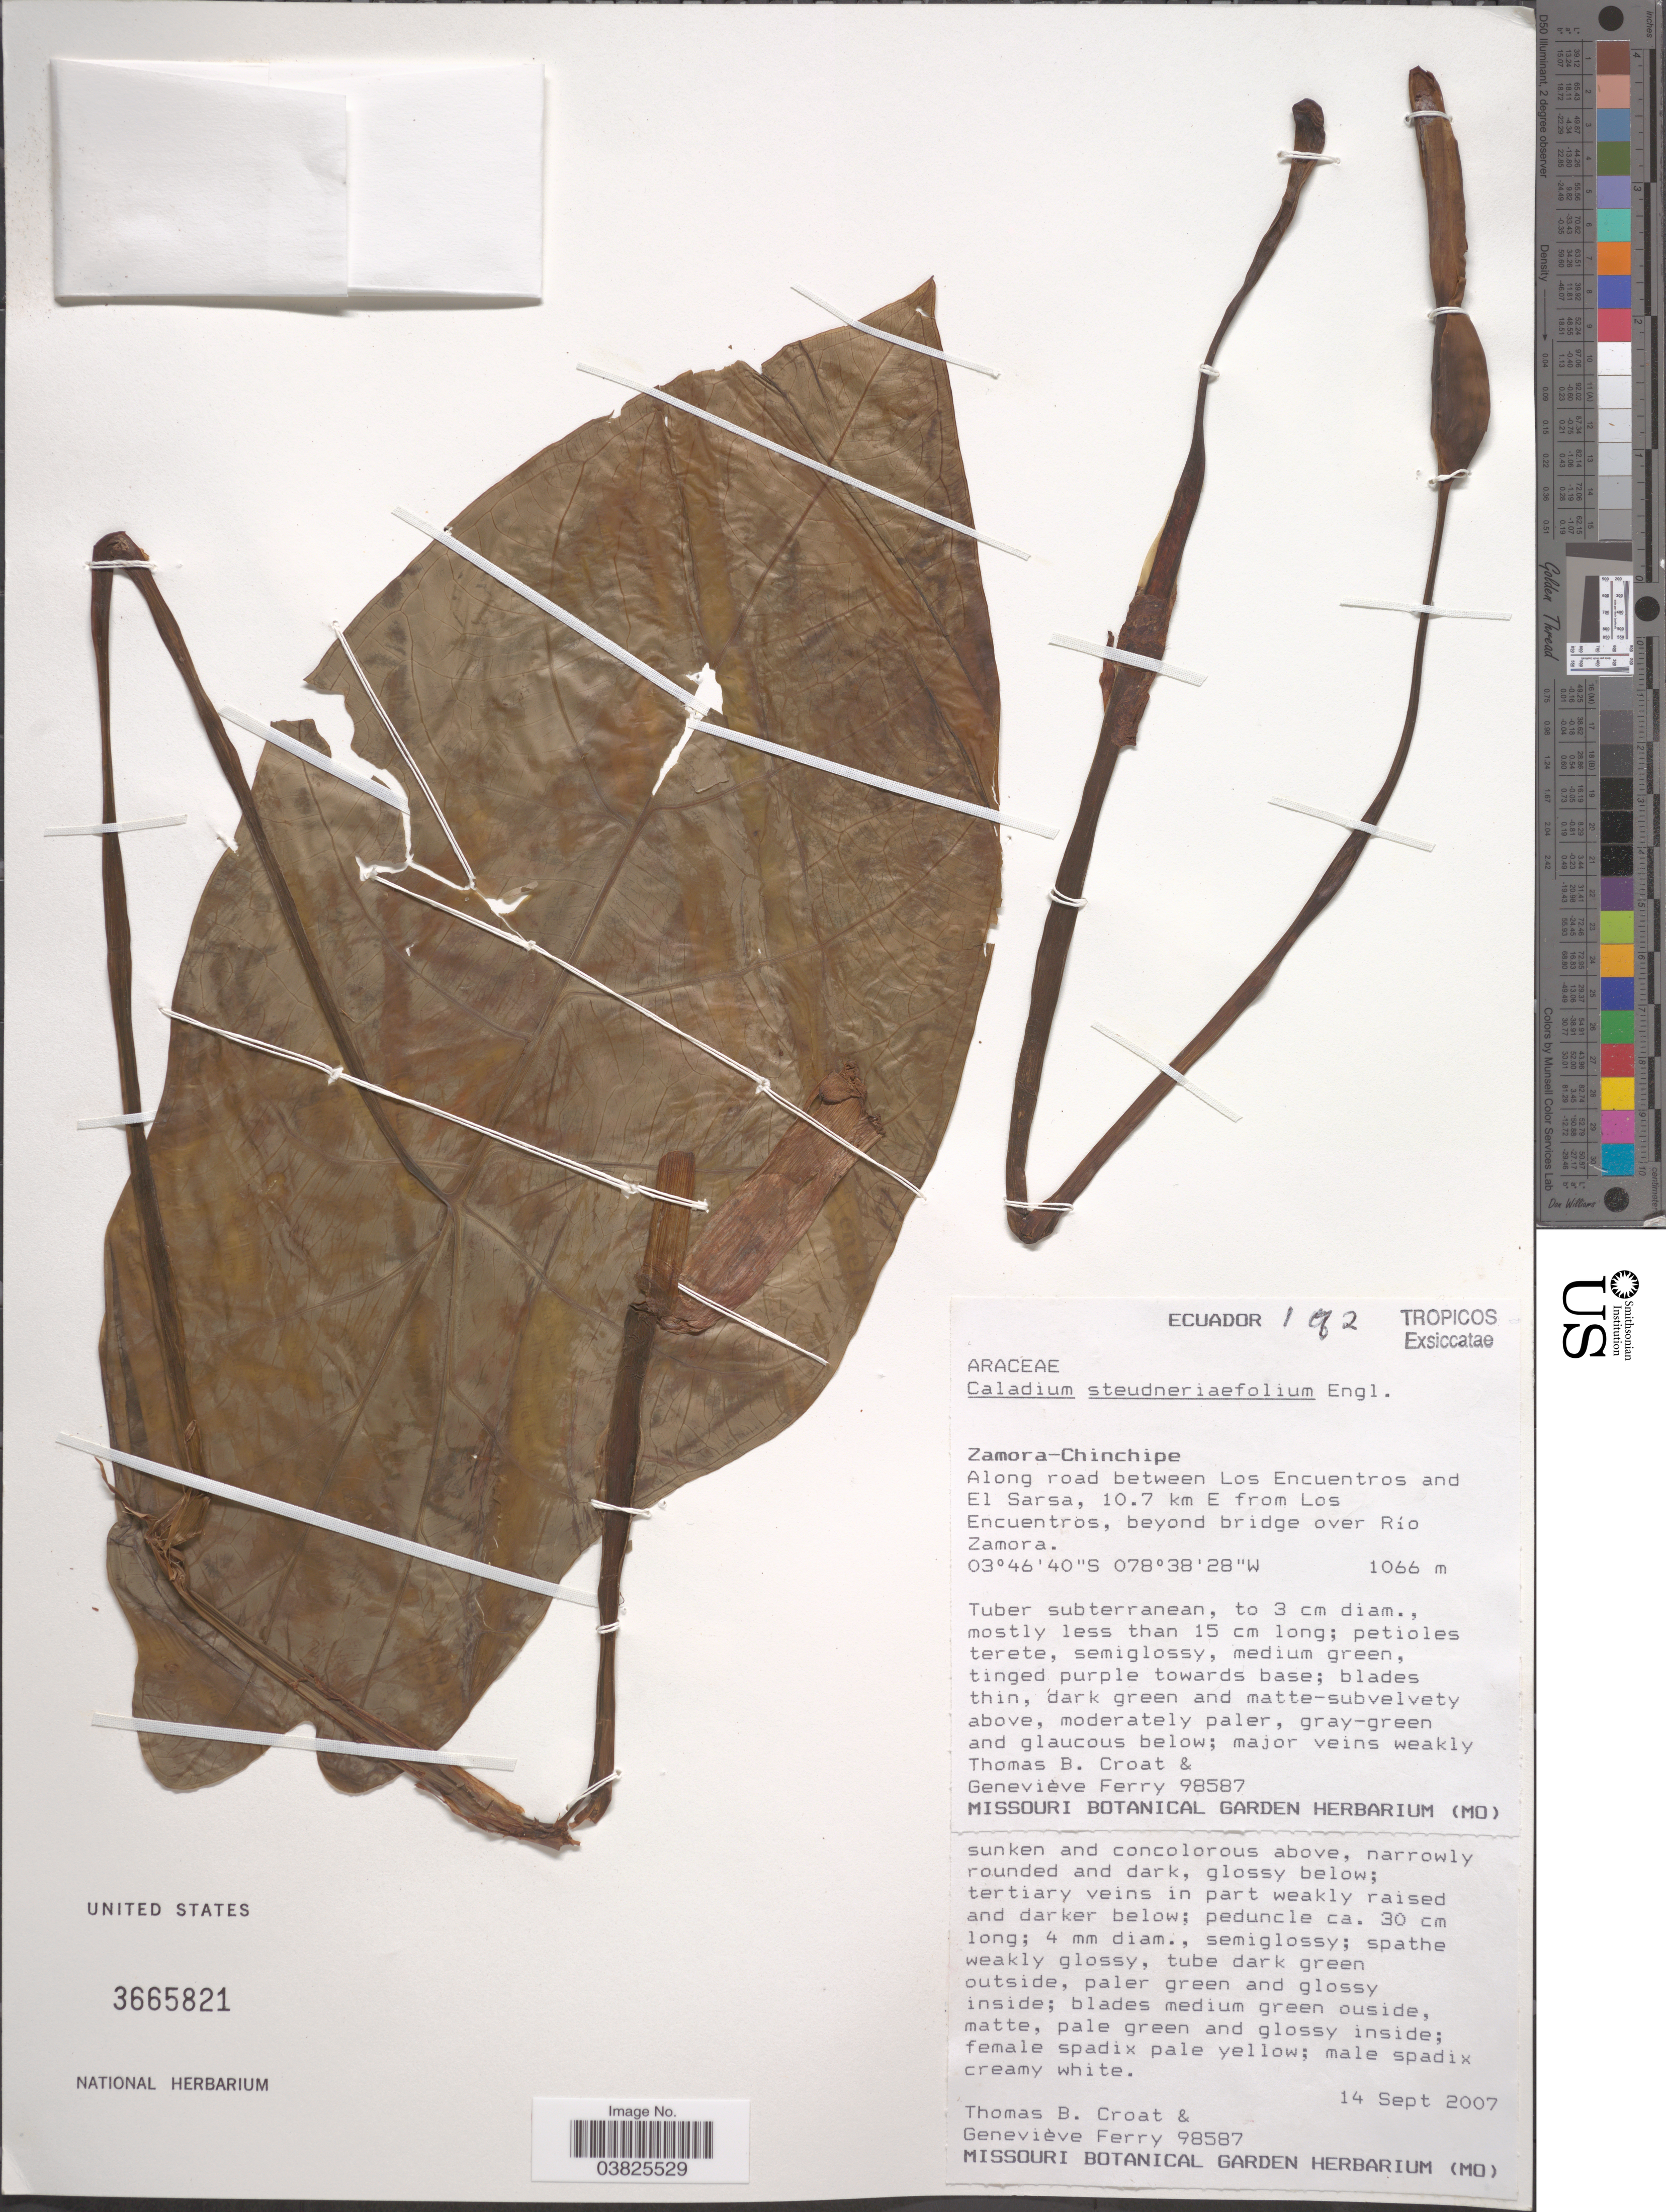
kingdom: Plantae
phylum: Tracheophyta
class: Liliopsida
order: Alismatales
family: Araceae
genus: Caladium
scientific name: Caladium steudneriifolium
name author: Engl.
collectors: T. B. Croat & G. Ferry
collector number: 98587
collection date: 2007-09-14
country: Ecuador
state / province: Zamora-Chinchipe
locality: Along road between Los Encuentros and El Sarsa, 10.7 km E from Los Encuentros, beyond bridge over Río Zamora.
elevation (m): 1066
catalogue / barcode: US 3665821